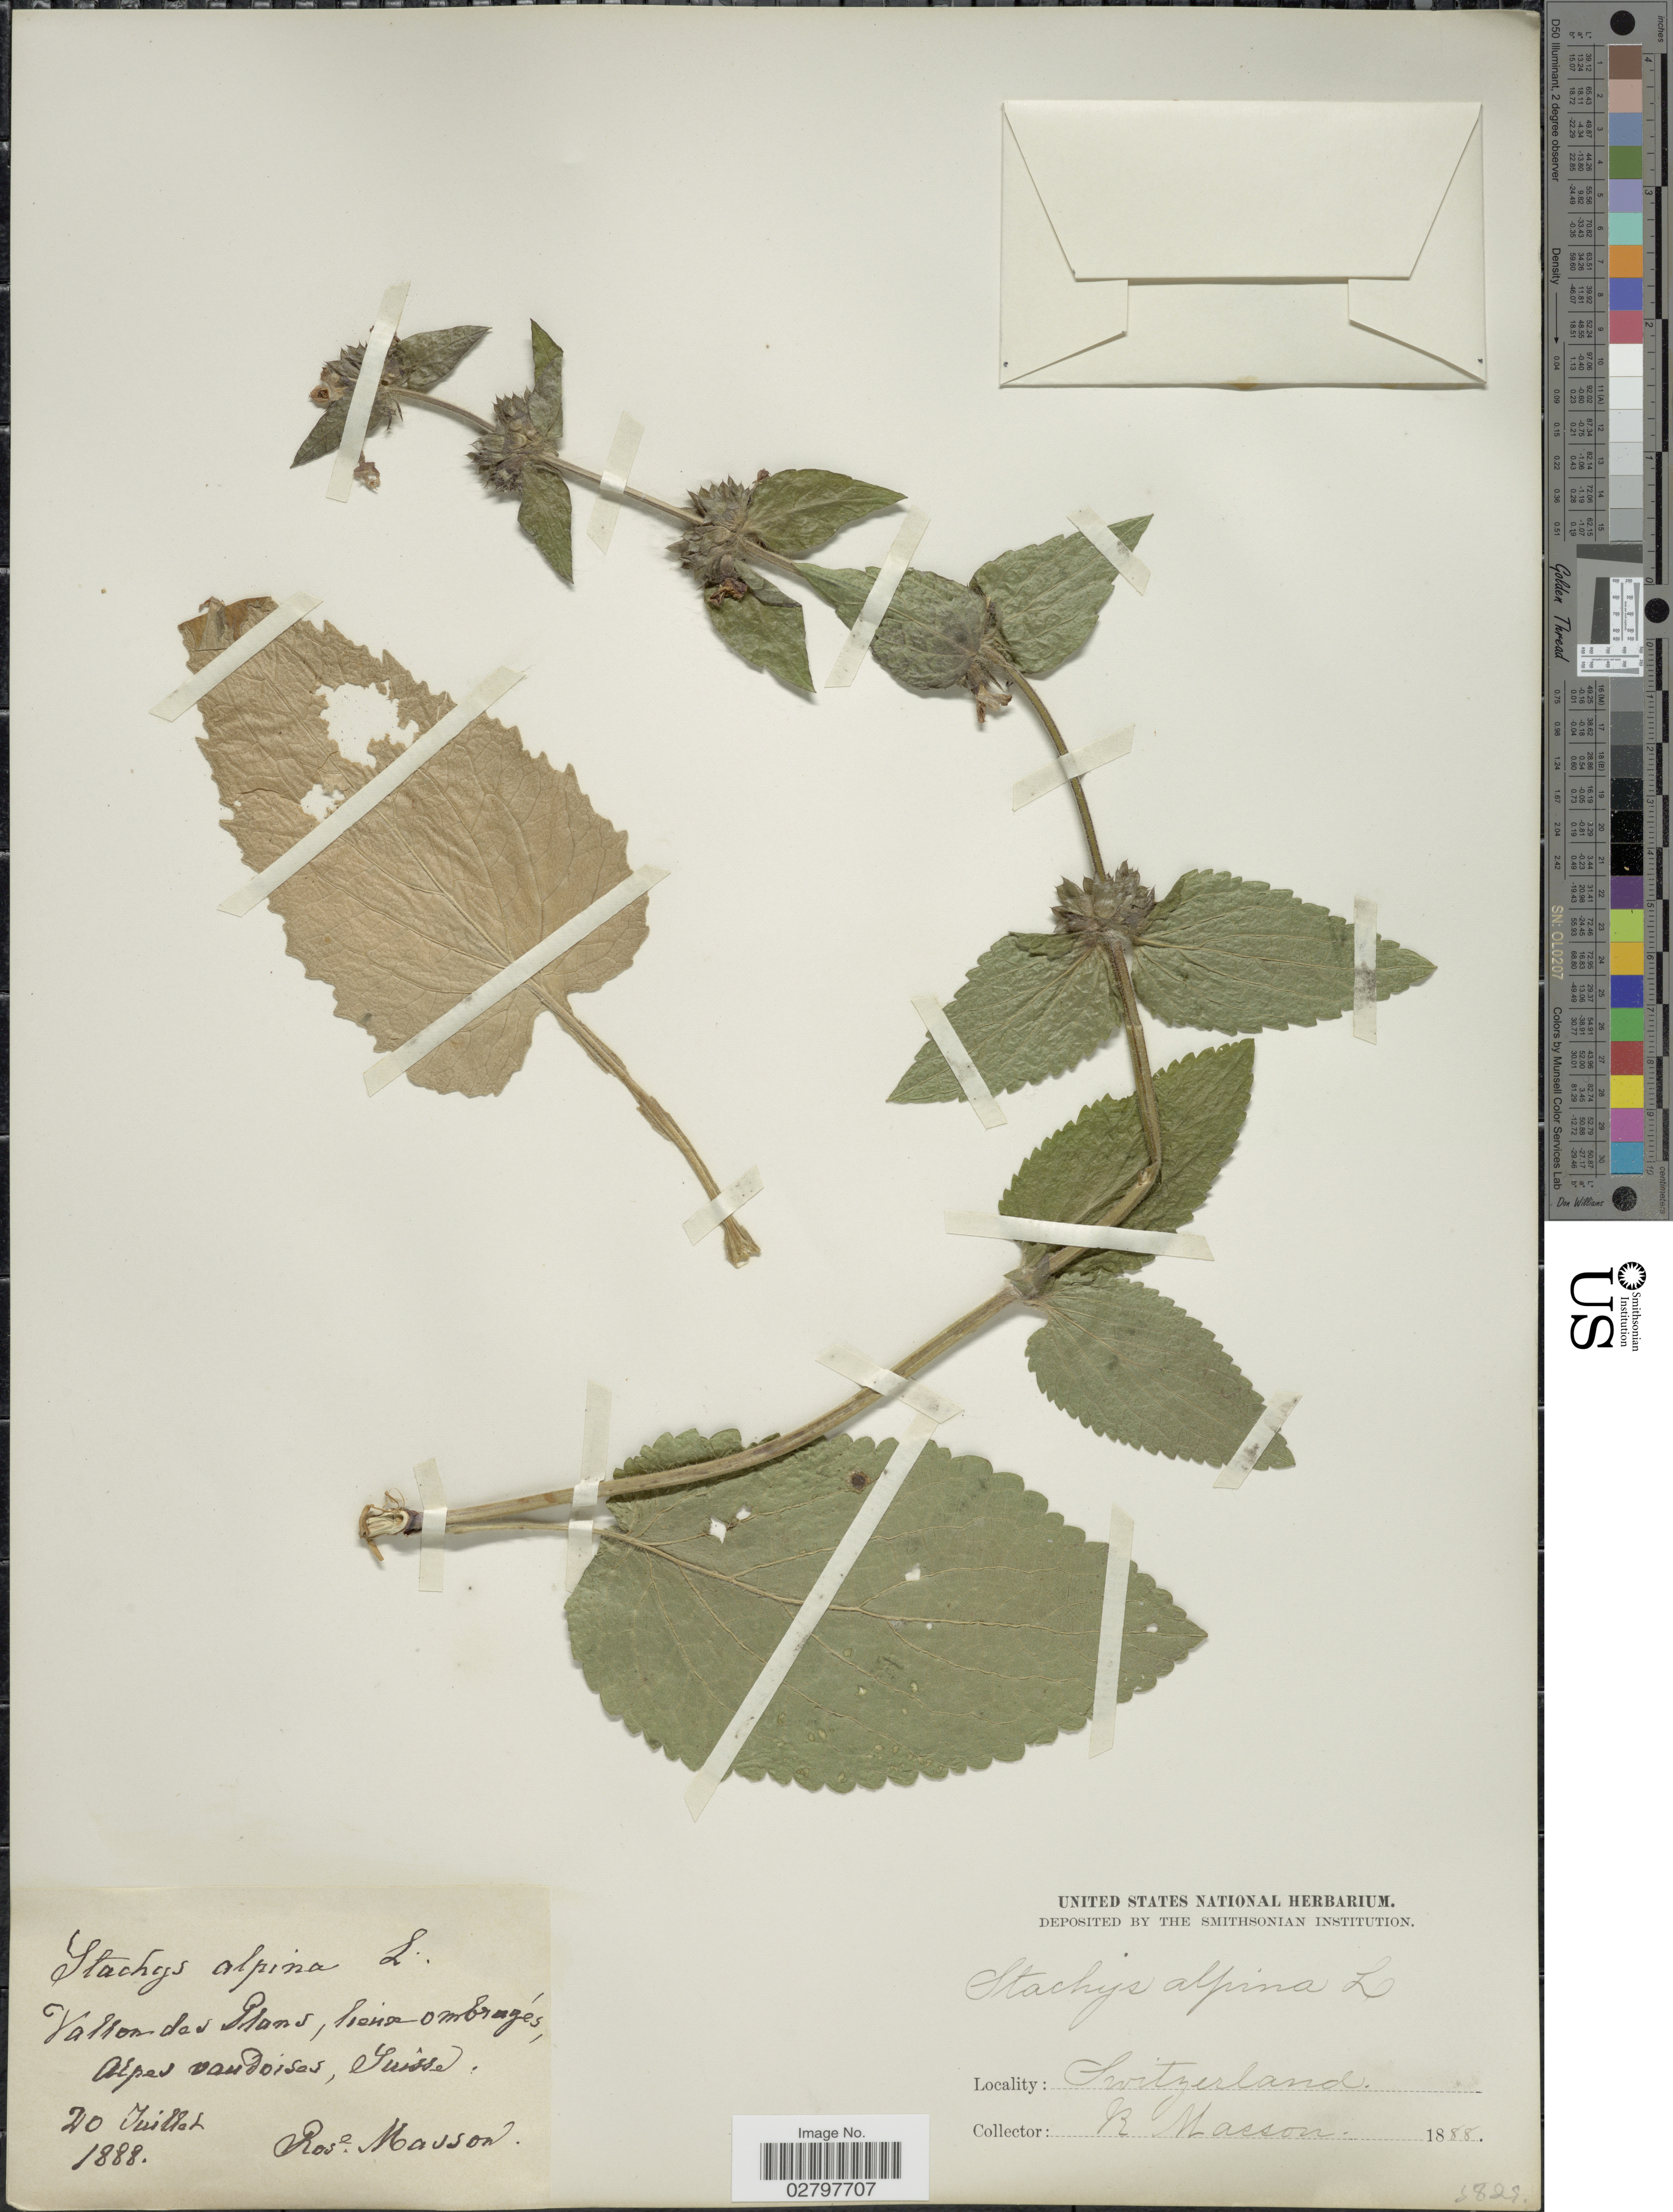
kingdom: Plantae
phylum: Tracheophyta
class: Magnoliopsida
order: Lamiales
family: Lamiaceae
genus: Stachys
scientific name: Stachys alpina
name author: L.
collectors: R. Masson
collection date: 1888-07-20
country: Switzerland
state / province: Vaud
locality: Vallon des Plans, Sieuse ombragés alpes vandoises. Suisse.